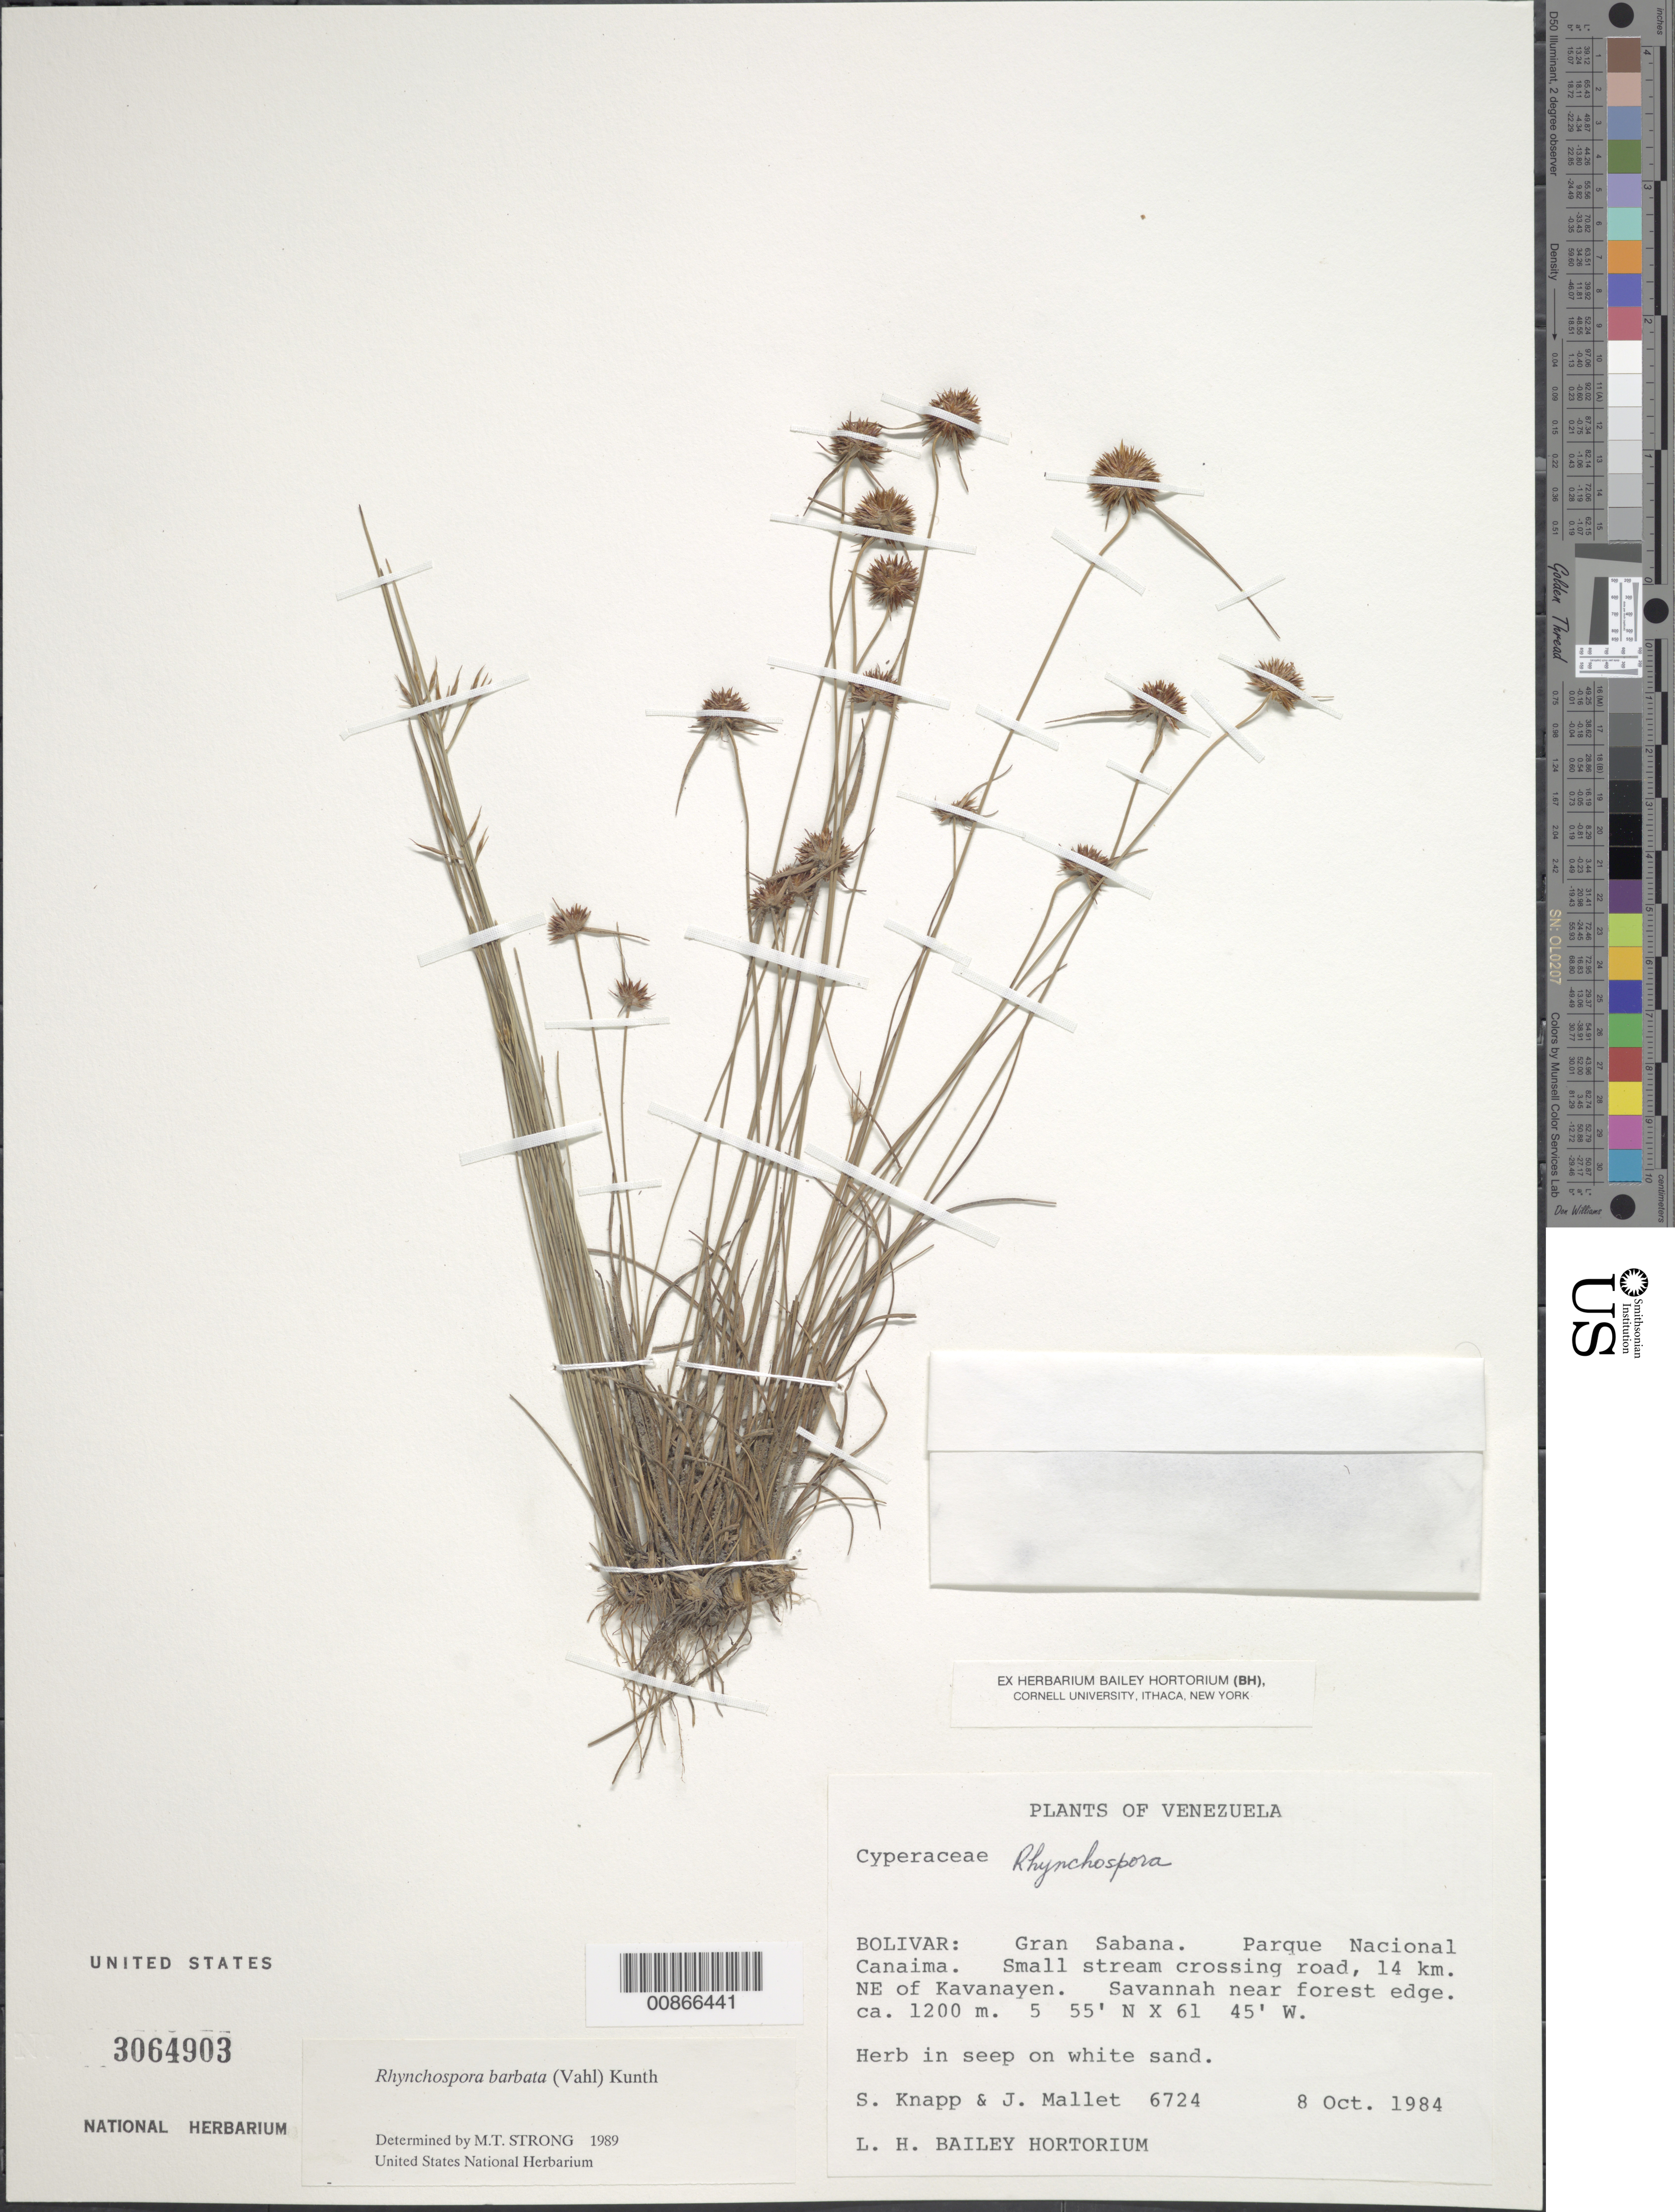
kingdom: Plantae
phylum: Tracheophyta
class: Liliopsida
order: Poales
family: Cyperaceae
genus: Rhynchospora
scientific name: Rhynchospora barbata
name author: (Vahl) Kunth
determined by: Alves, K.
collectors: S. Knapp & J. Mallet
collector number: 6724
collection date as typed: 8-Oct-84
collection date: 1984-10-08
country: Venezuela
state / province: Bolívar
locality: Gran Sabana, Parque Nacional Canaima, 14 km NE of Kavanayen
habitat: Savanna near forest edge, in seep on white sand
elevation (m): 1200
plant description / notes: mixed with Rhynchospora aff. Tenues (B).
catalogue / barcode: US 3064903